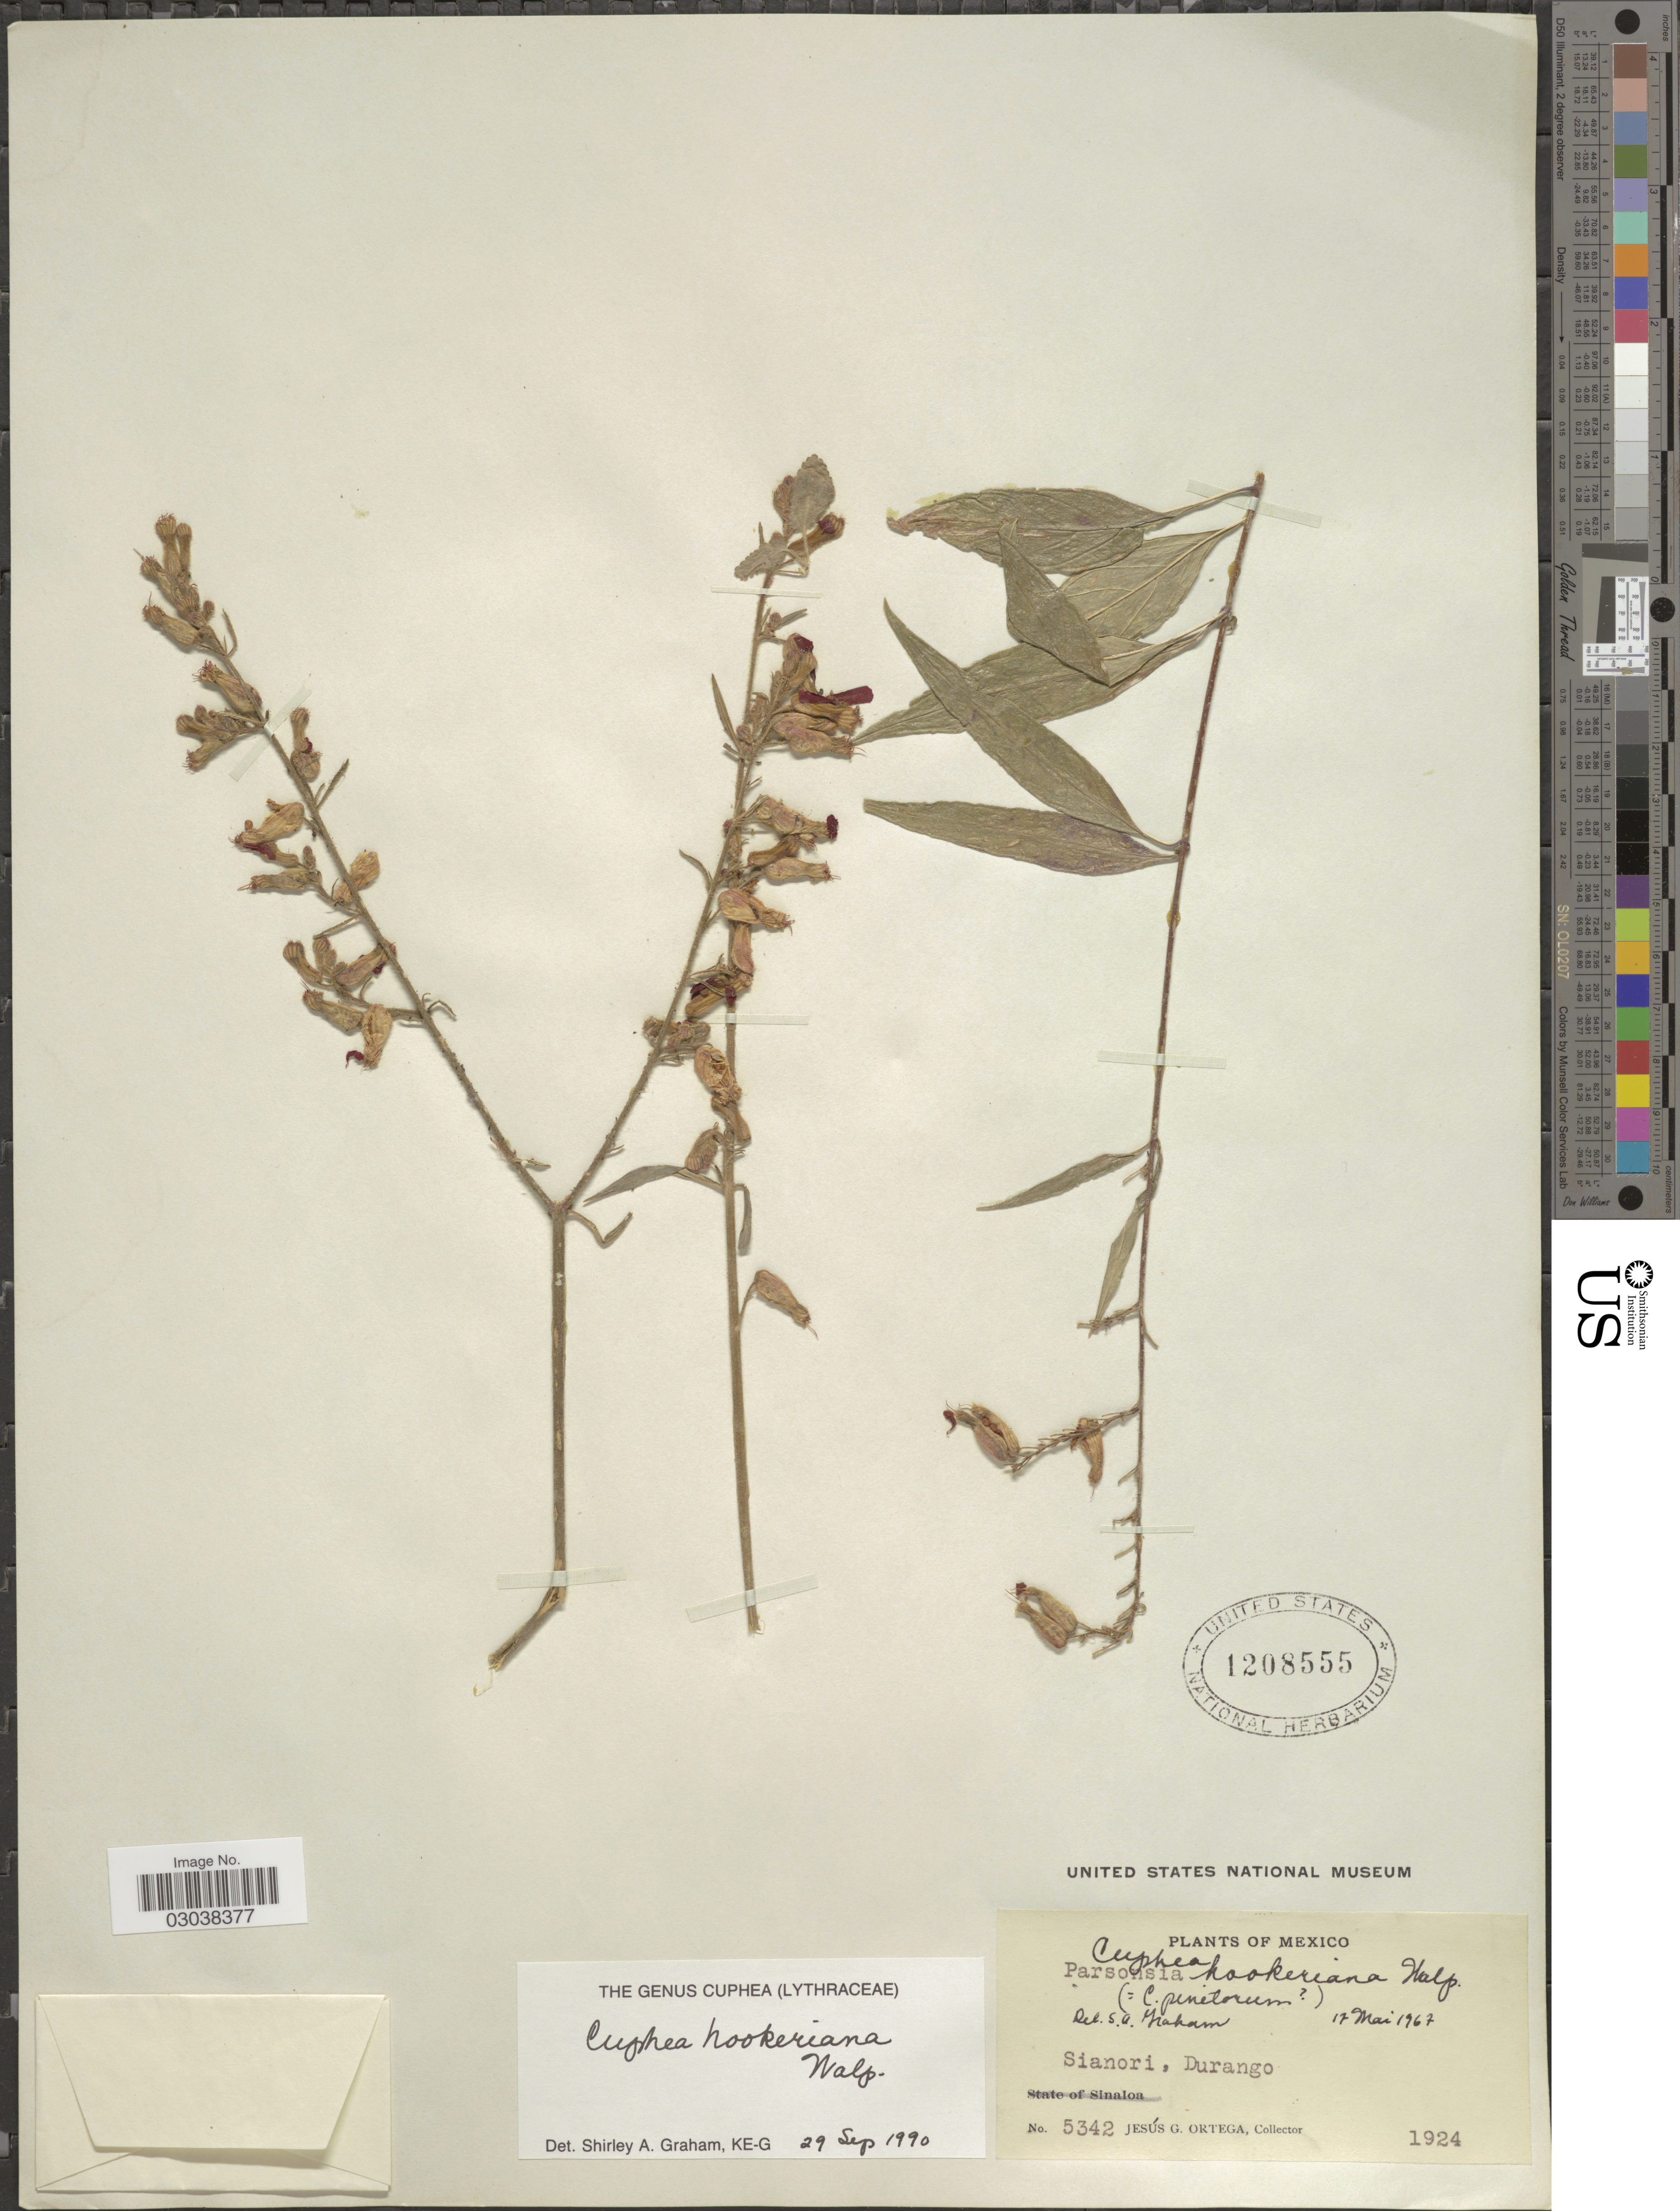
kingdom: Plantae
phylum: Tracheophyta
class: Magnoliopsida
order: Myrtales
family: Lythraceae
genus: Cuphea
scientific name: Cuphea hookeriana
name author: Walp.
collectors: J. Ortega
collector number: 5342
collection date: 1924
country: Mexico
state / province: Durango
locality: Sianori.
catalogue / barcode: US 1208555